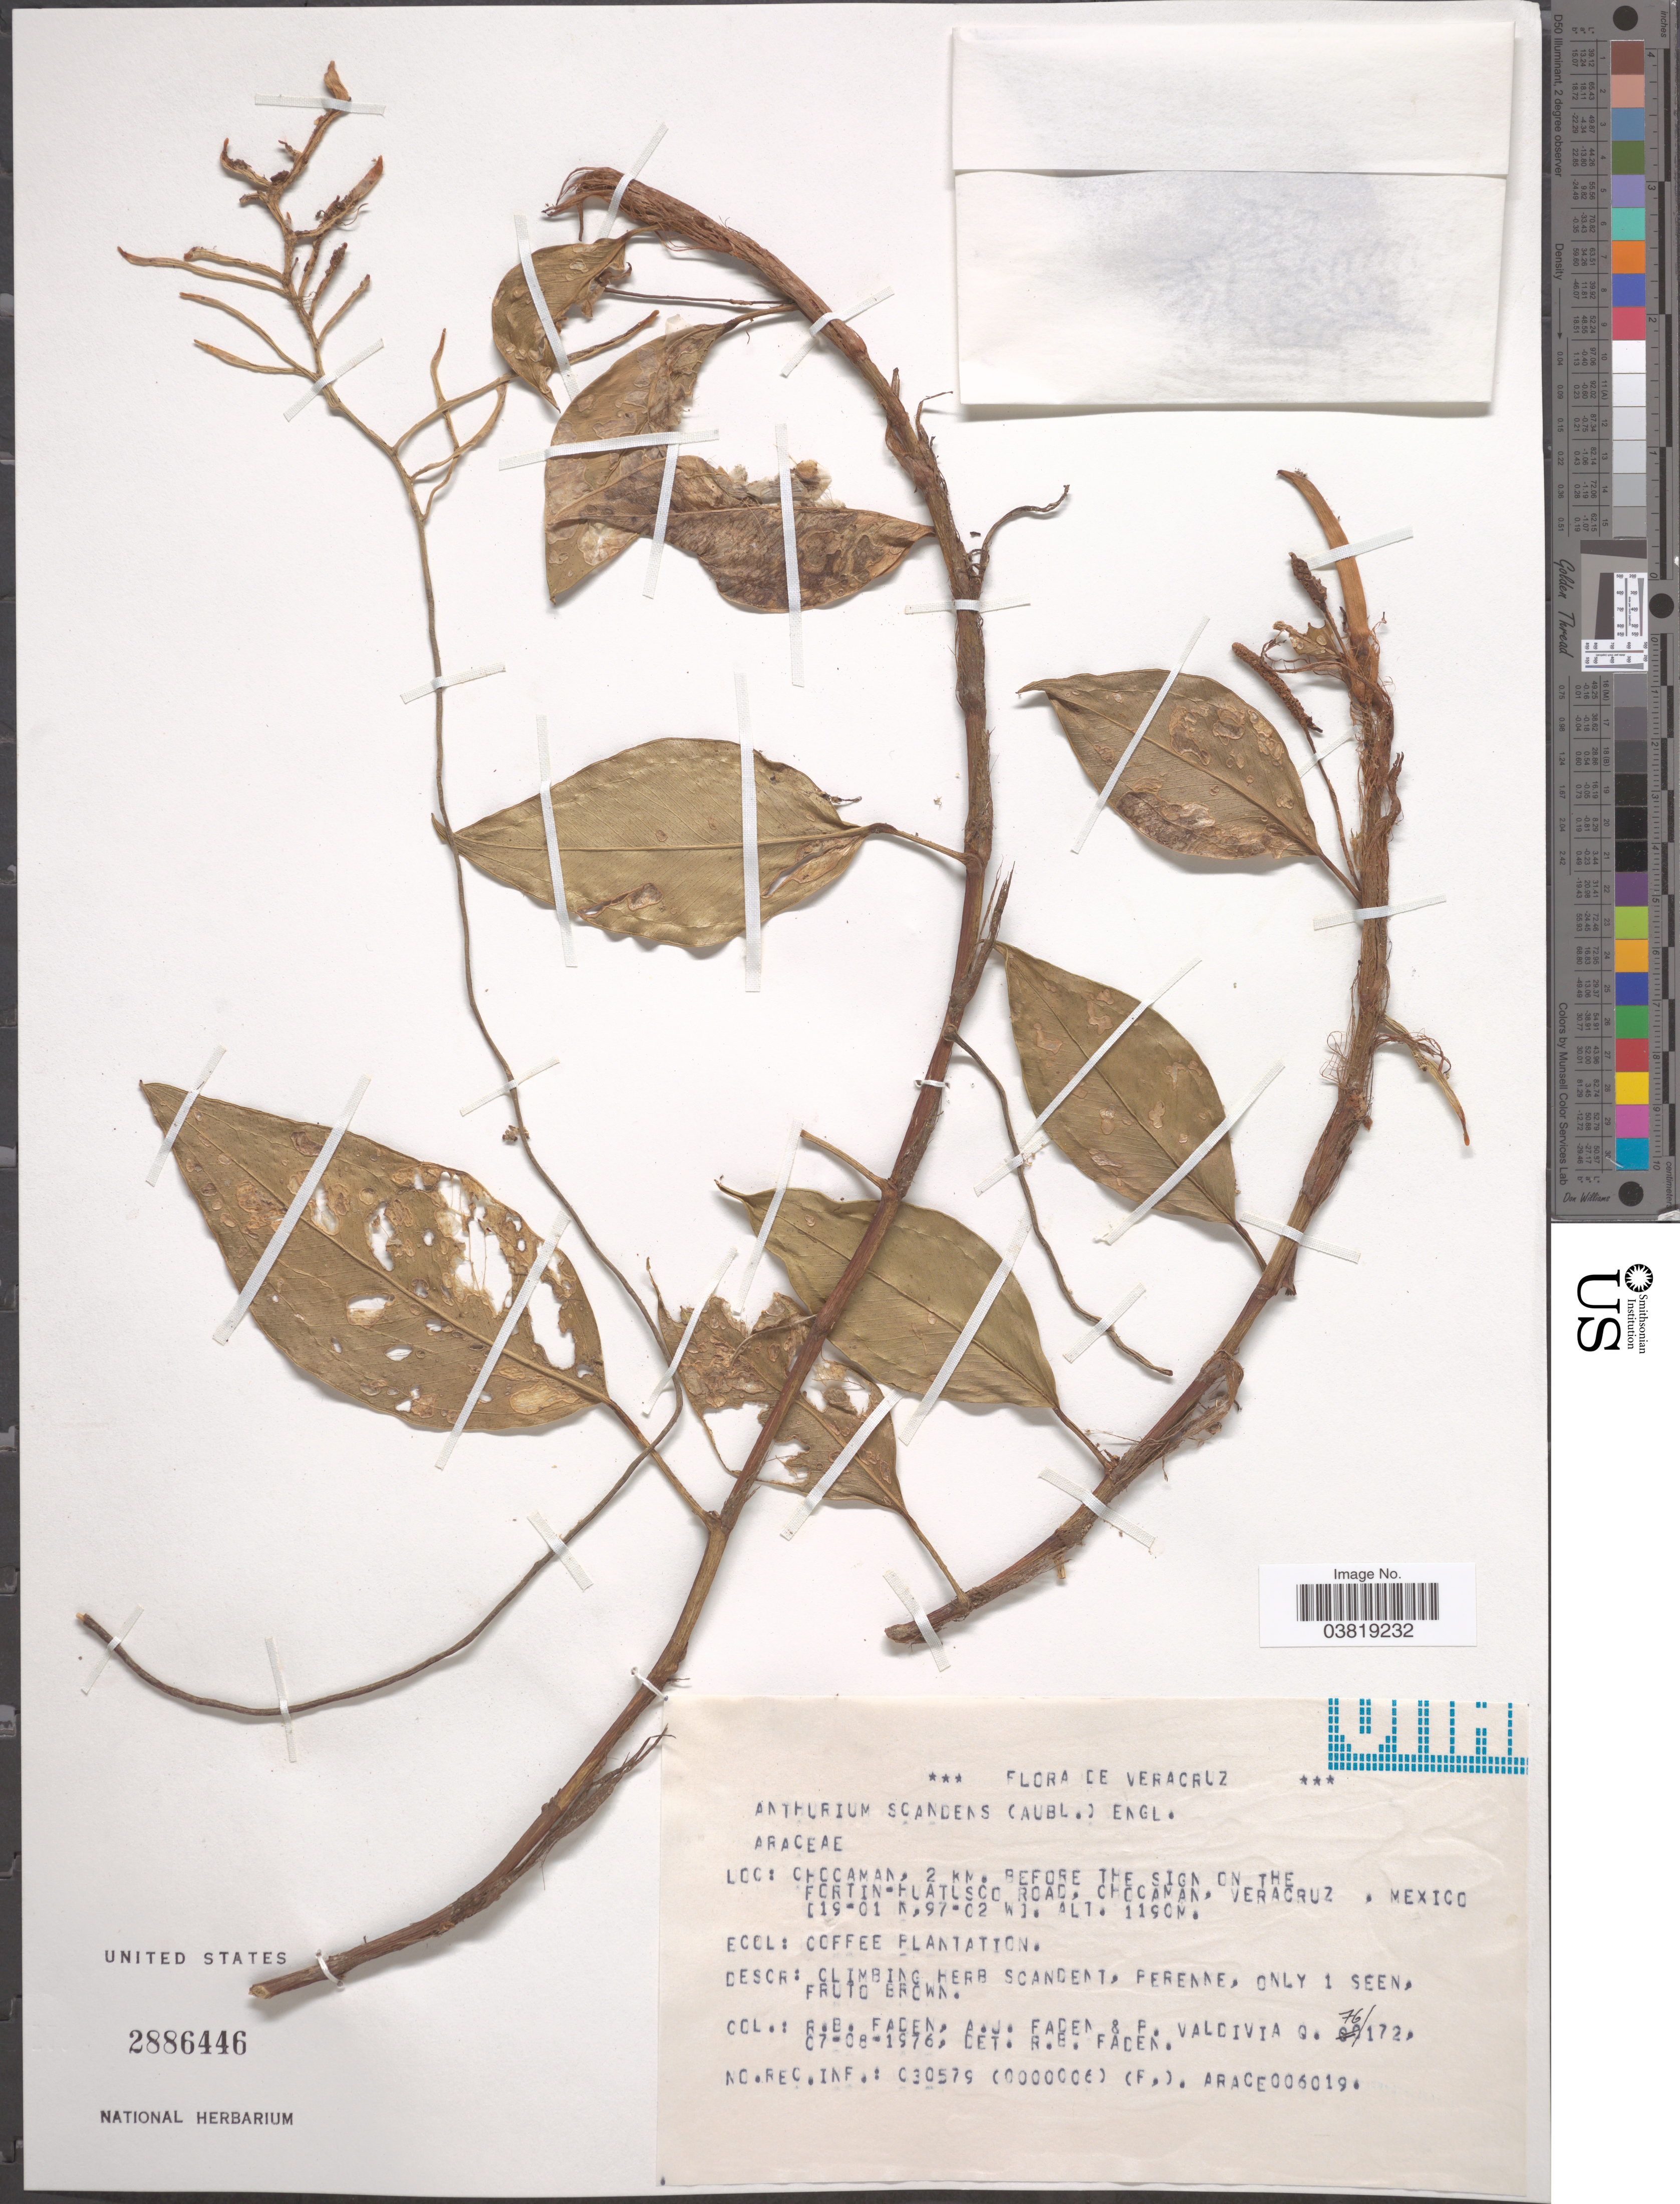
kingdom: Plantae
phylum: Tracheophyta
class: Liliopsida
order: Alismatales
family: Araceae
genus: Anthurium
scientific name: Anthurium scandens var. scandens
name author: (Aubl.) Engl.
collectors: R. B. Faden, A. J. Faden & P. Valdivia Q.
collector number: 76/172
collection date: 1976-08-07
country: Mexico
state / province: Veracruz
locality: Veracruz. Chocaman, 2 KM. before the sign on the Fortin-Huatusco Road, Chocaman.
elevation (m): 1190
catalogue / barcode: US 2886446